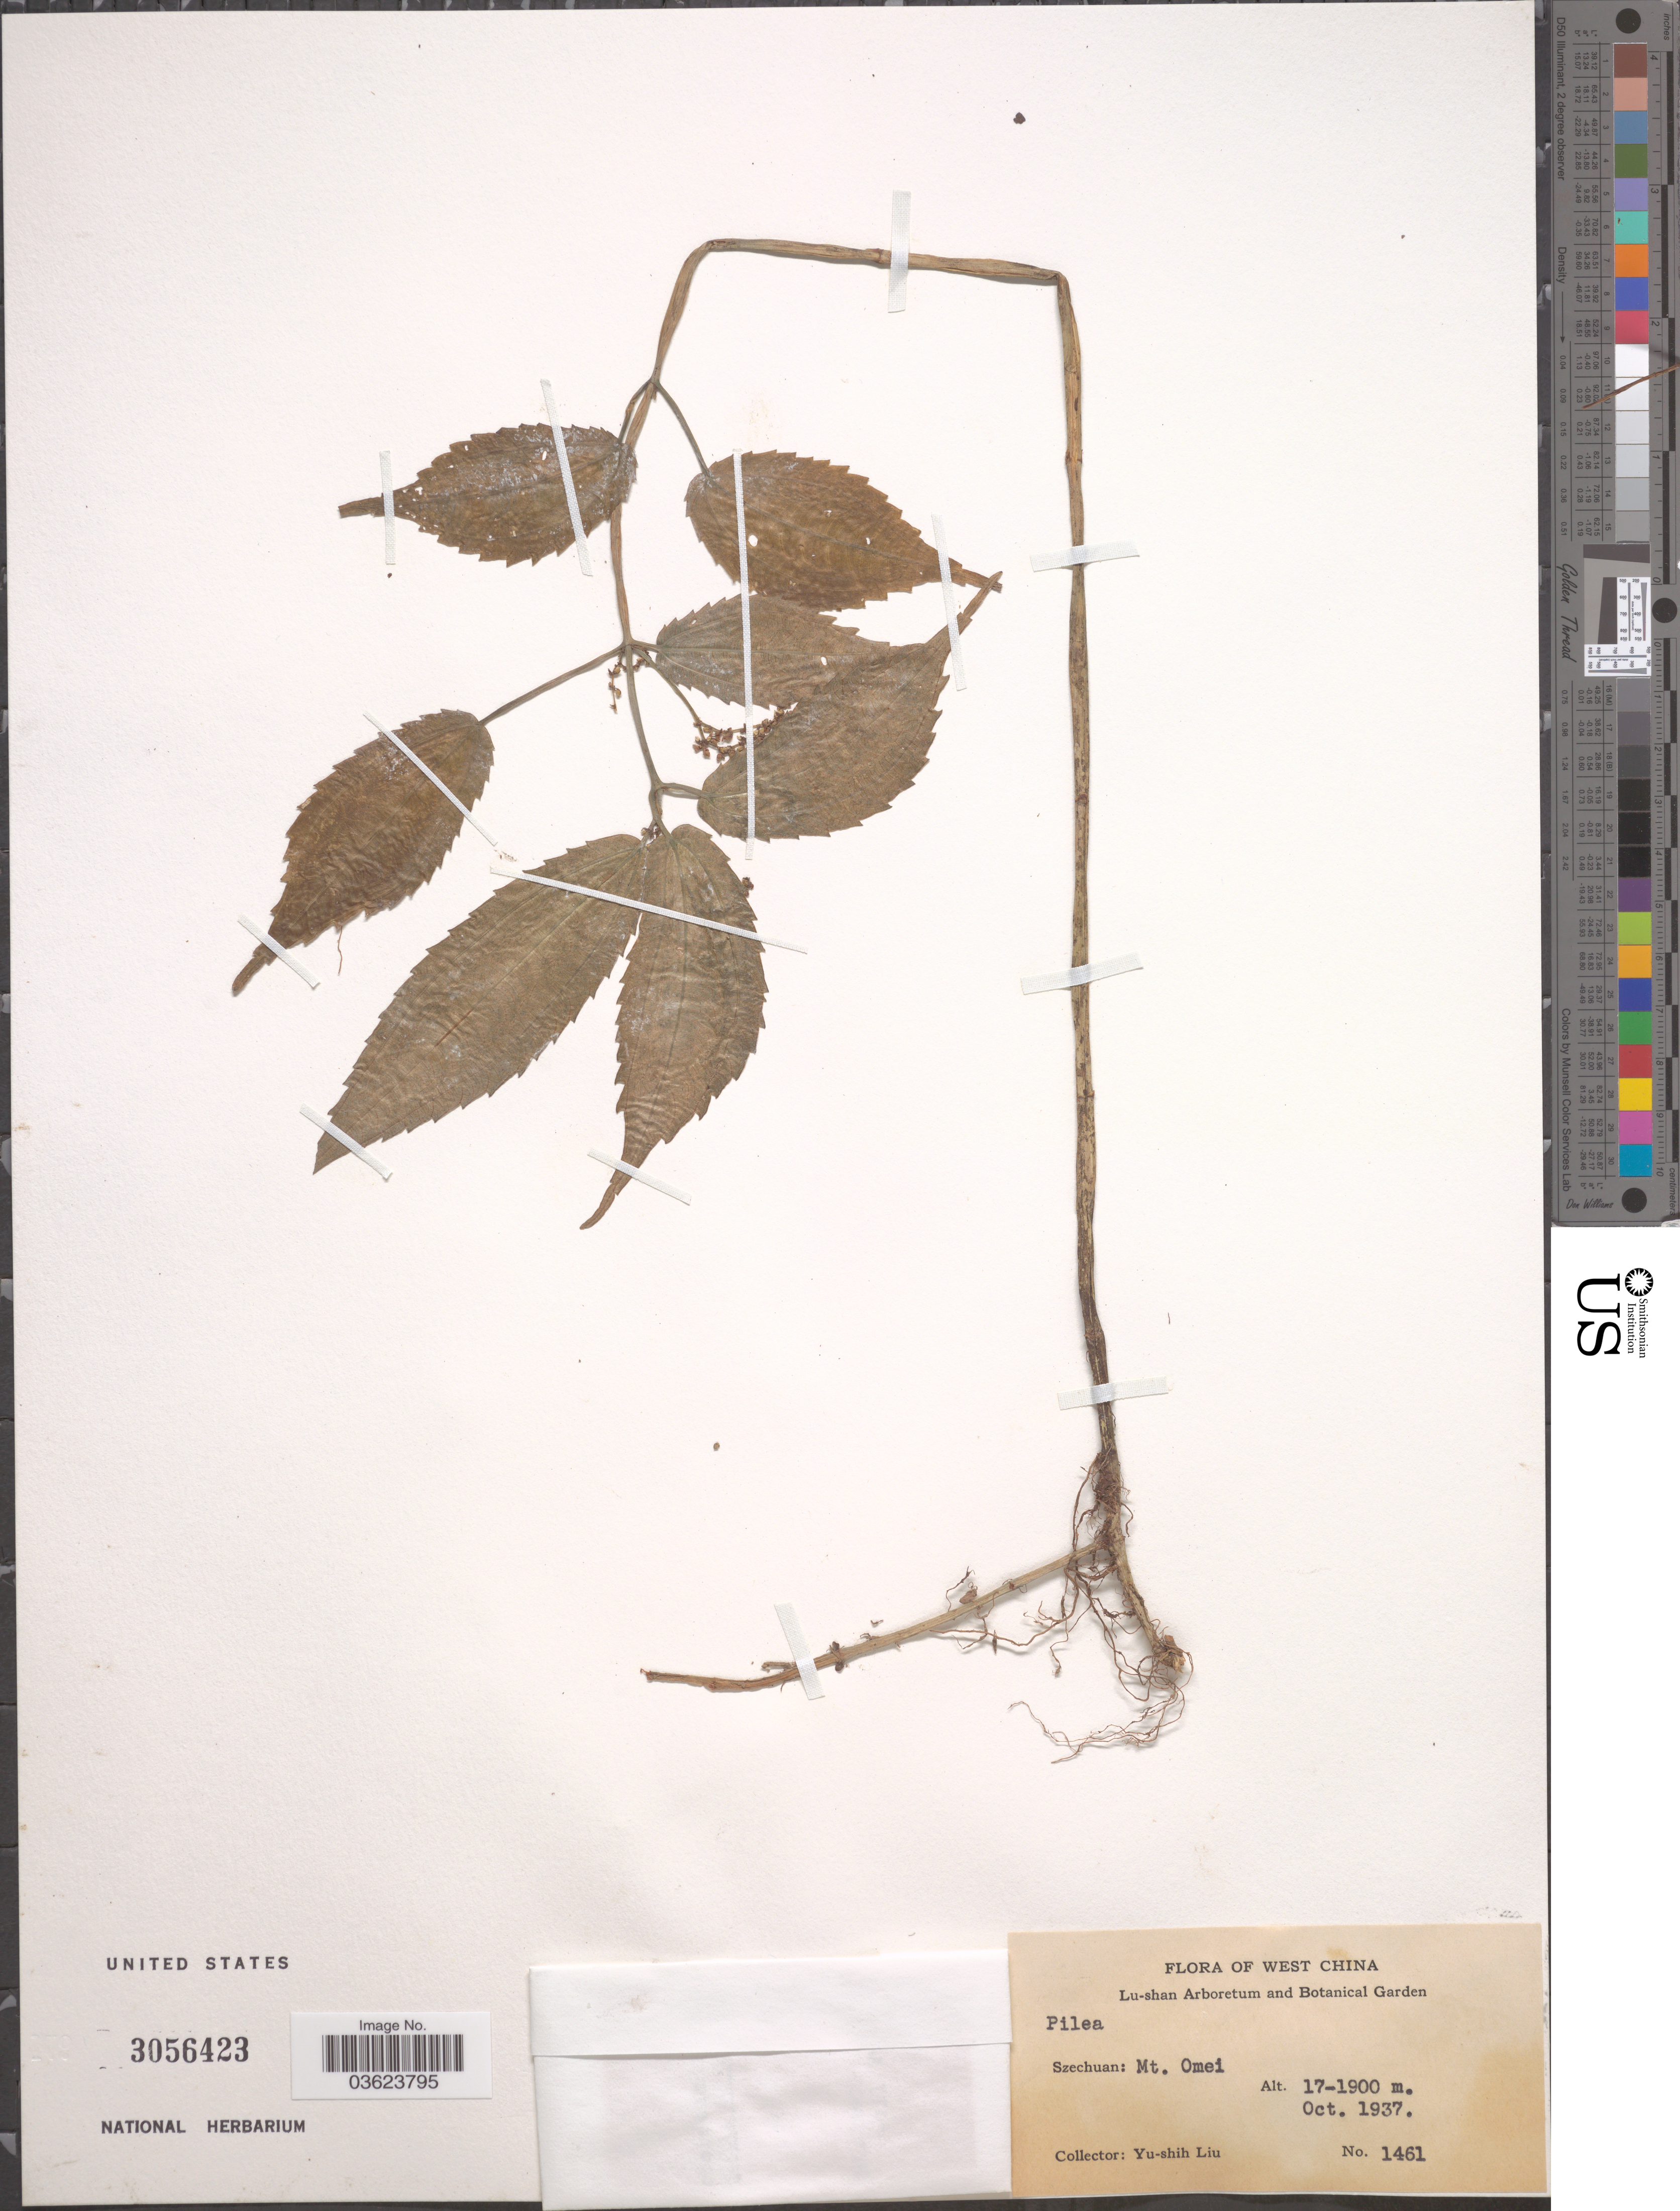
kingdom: Plantae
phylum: Tracheophyta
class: Magnoliopsida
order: Rosales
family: Urticaceae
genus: Pilea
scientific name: Pilea sp.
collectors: Y.-S. Liu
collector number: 1461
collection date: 1937-10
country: China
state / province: Sichuan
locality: West China. Szechuan: Mt. Omei.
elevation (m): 1700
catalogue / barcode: US 3056423